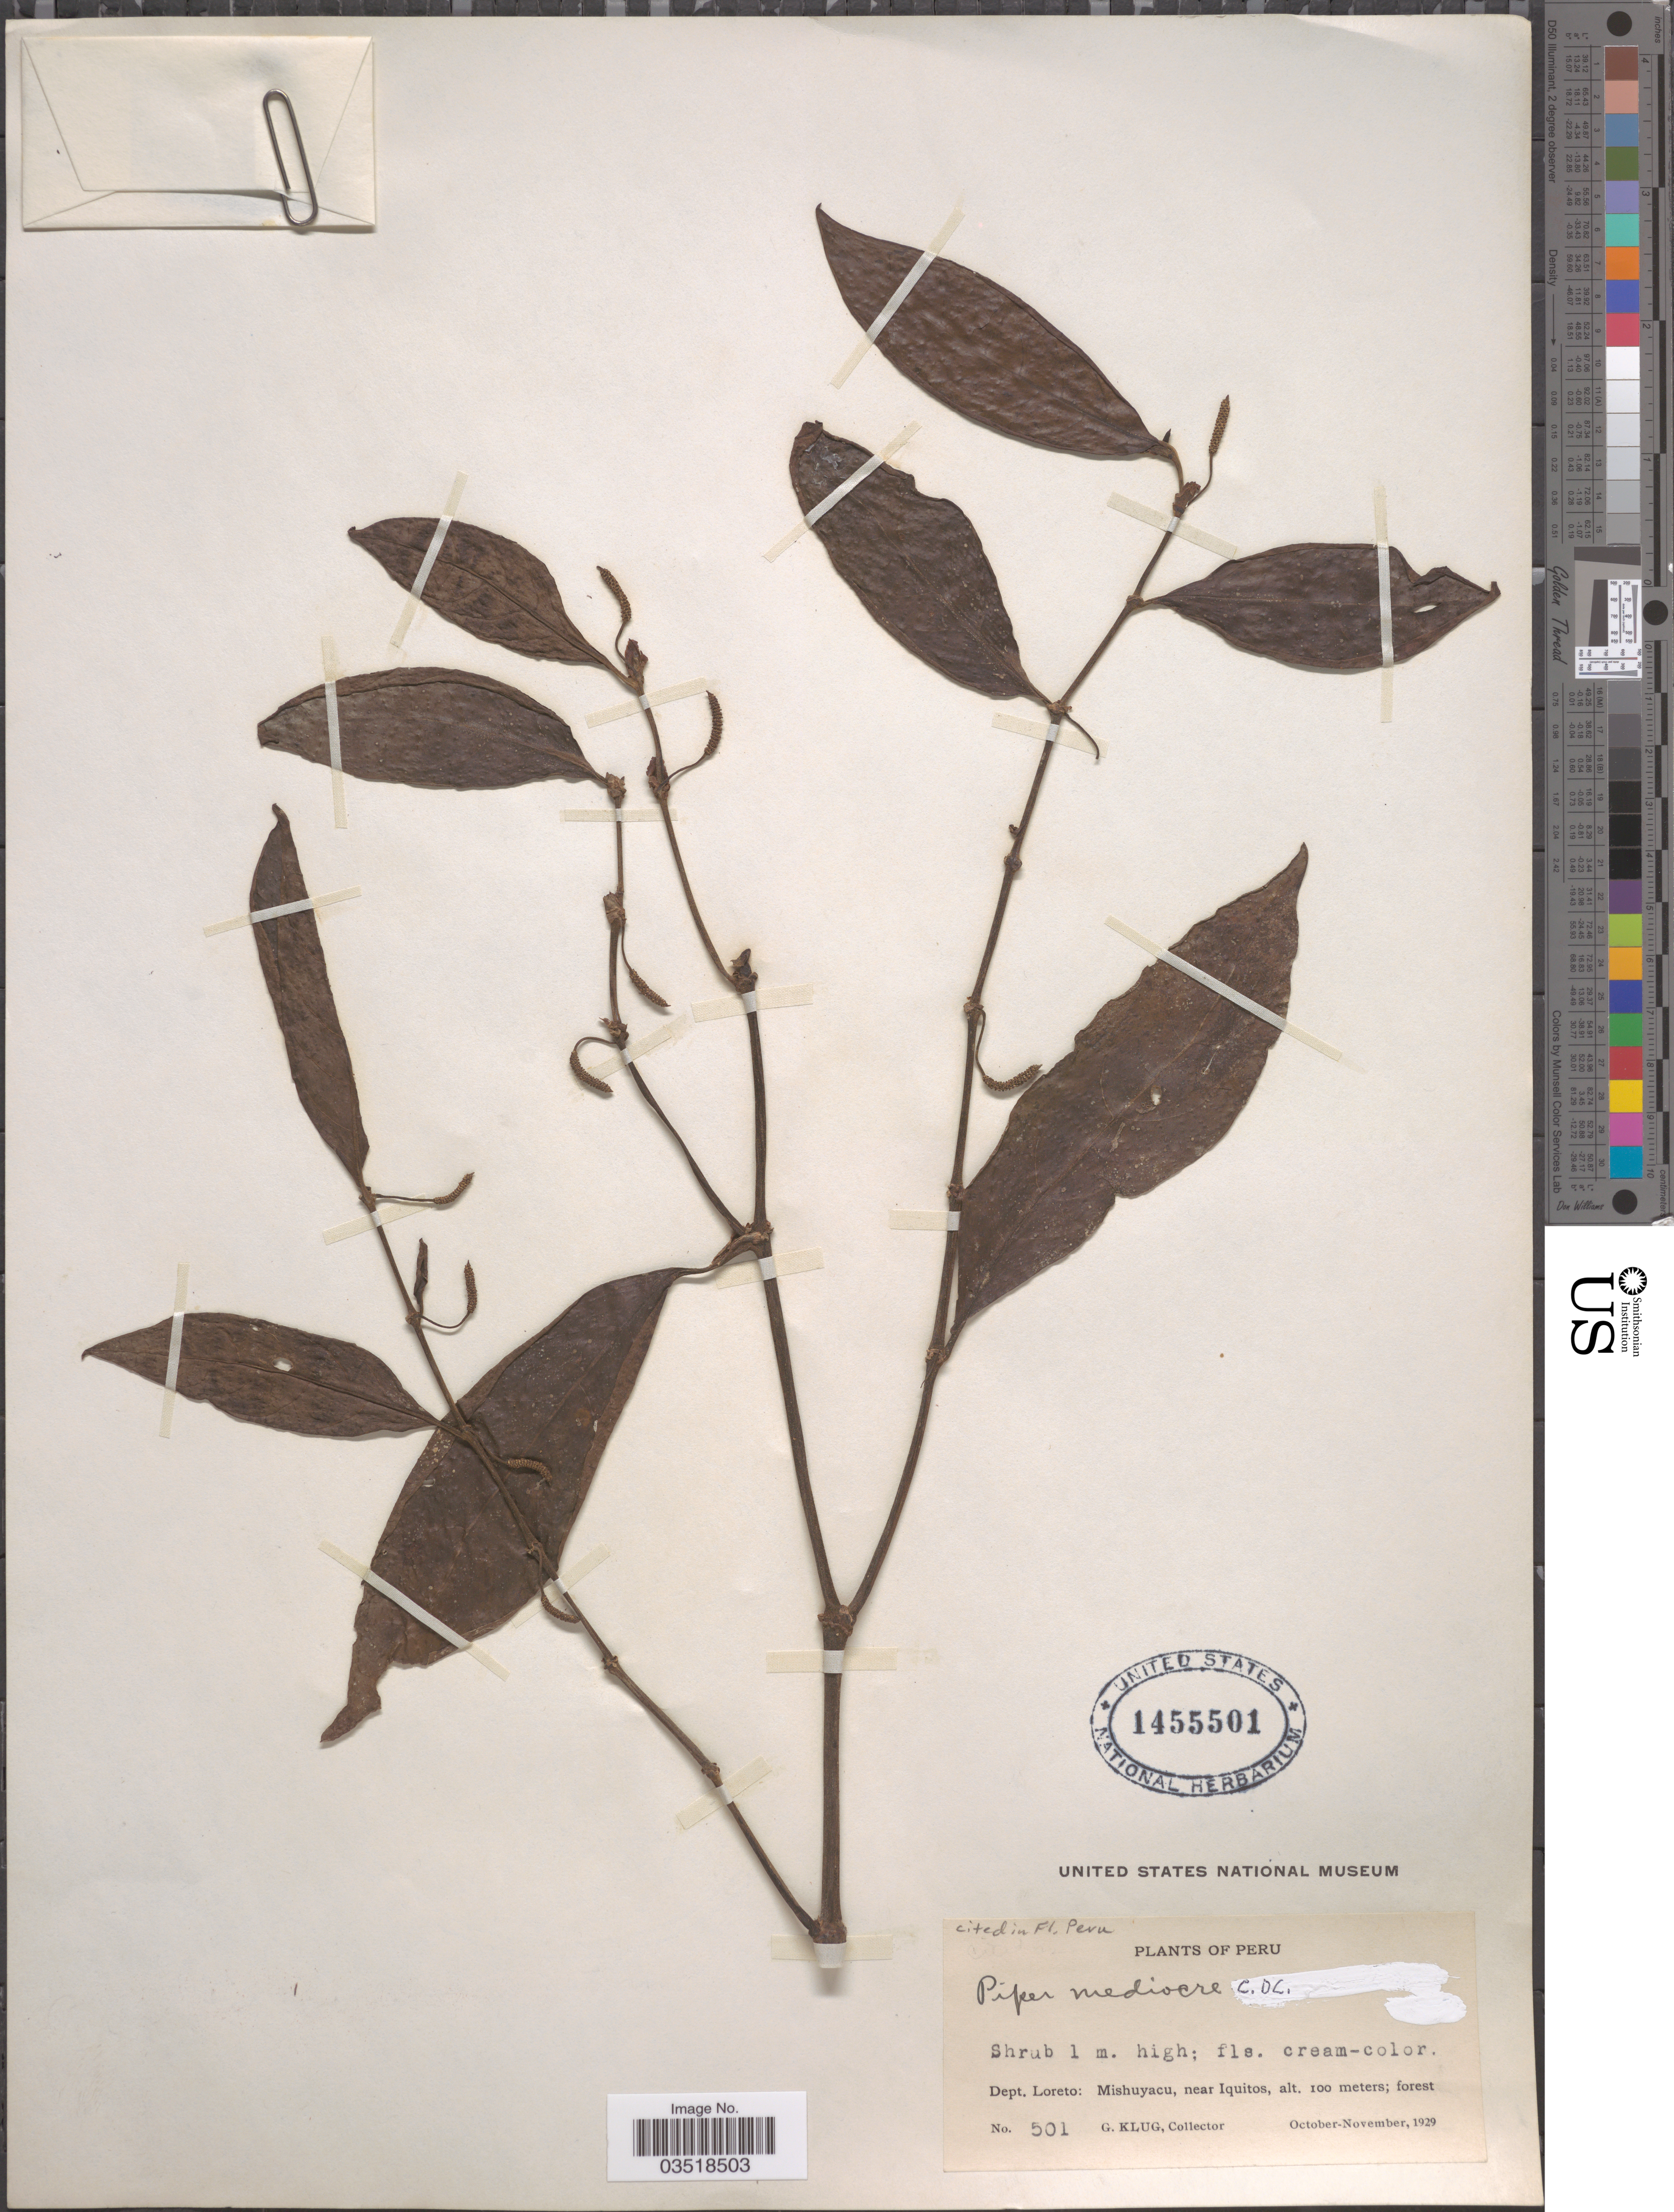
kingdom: Plantae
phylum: Tracheophyta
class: Magnoliopsida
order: Piperales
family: Piperaceae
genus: Piper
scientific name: Piper mediocre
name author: C. DC.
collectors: G. Klug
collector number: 501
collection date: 1929-10/1929-11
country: Peru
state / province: Loreto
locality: Dept. Loreto: Mishuyacu, near Iquitos.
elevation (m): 100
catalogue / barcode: US 1455501